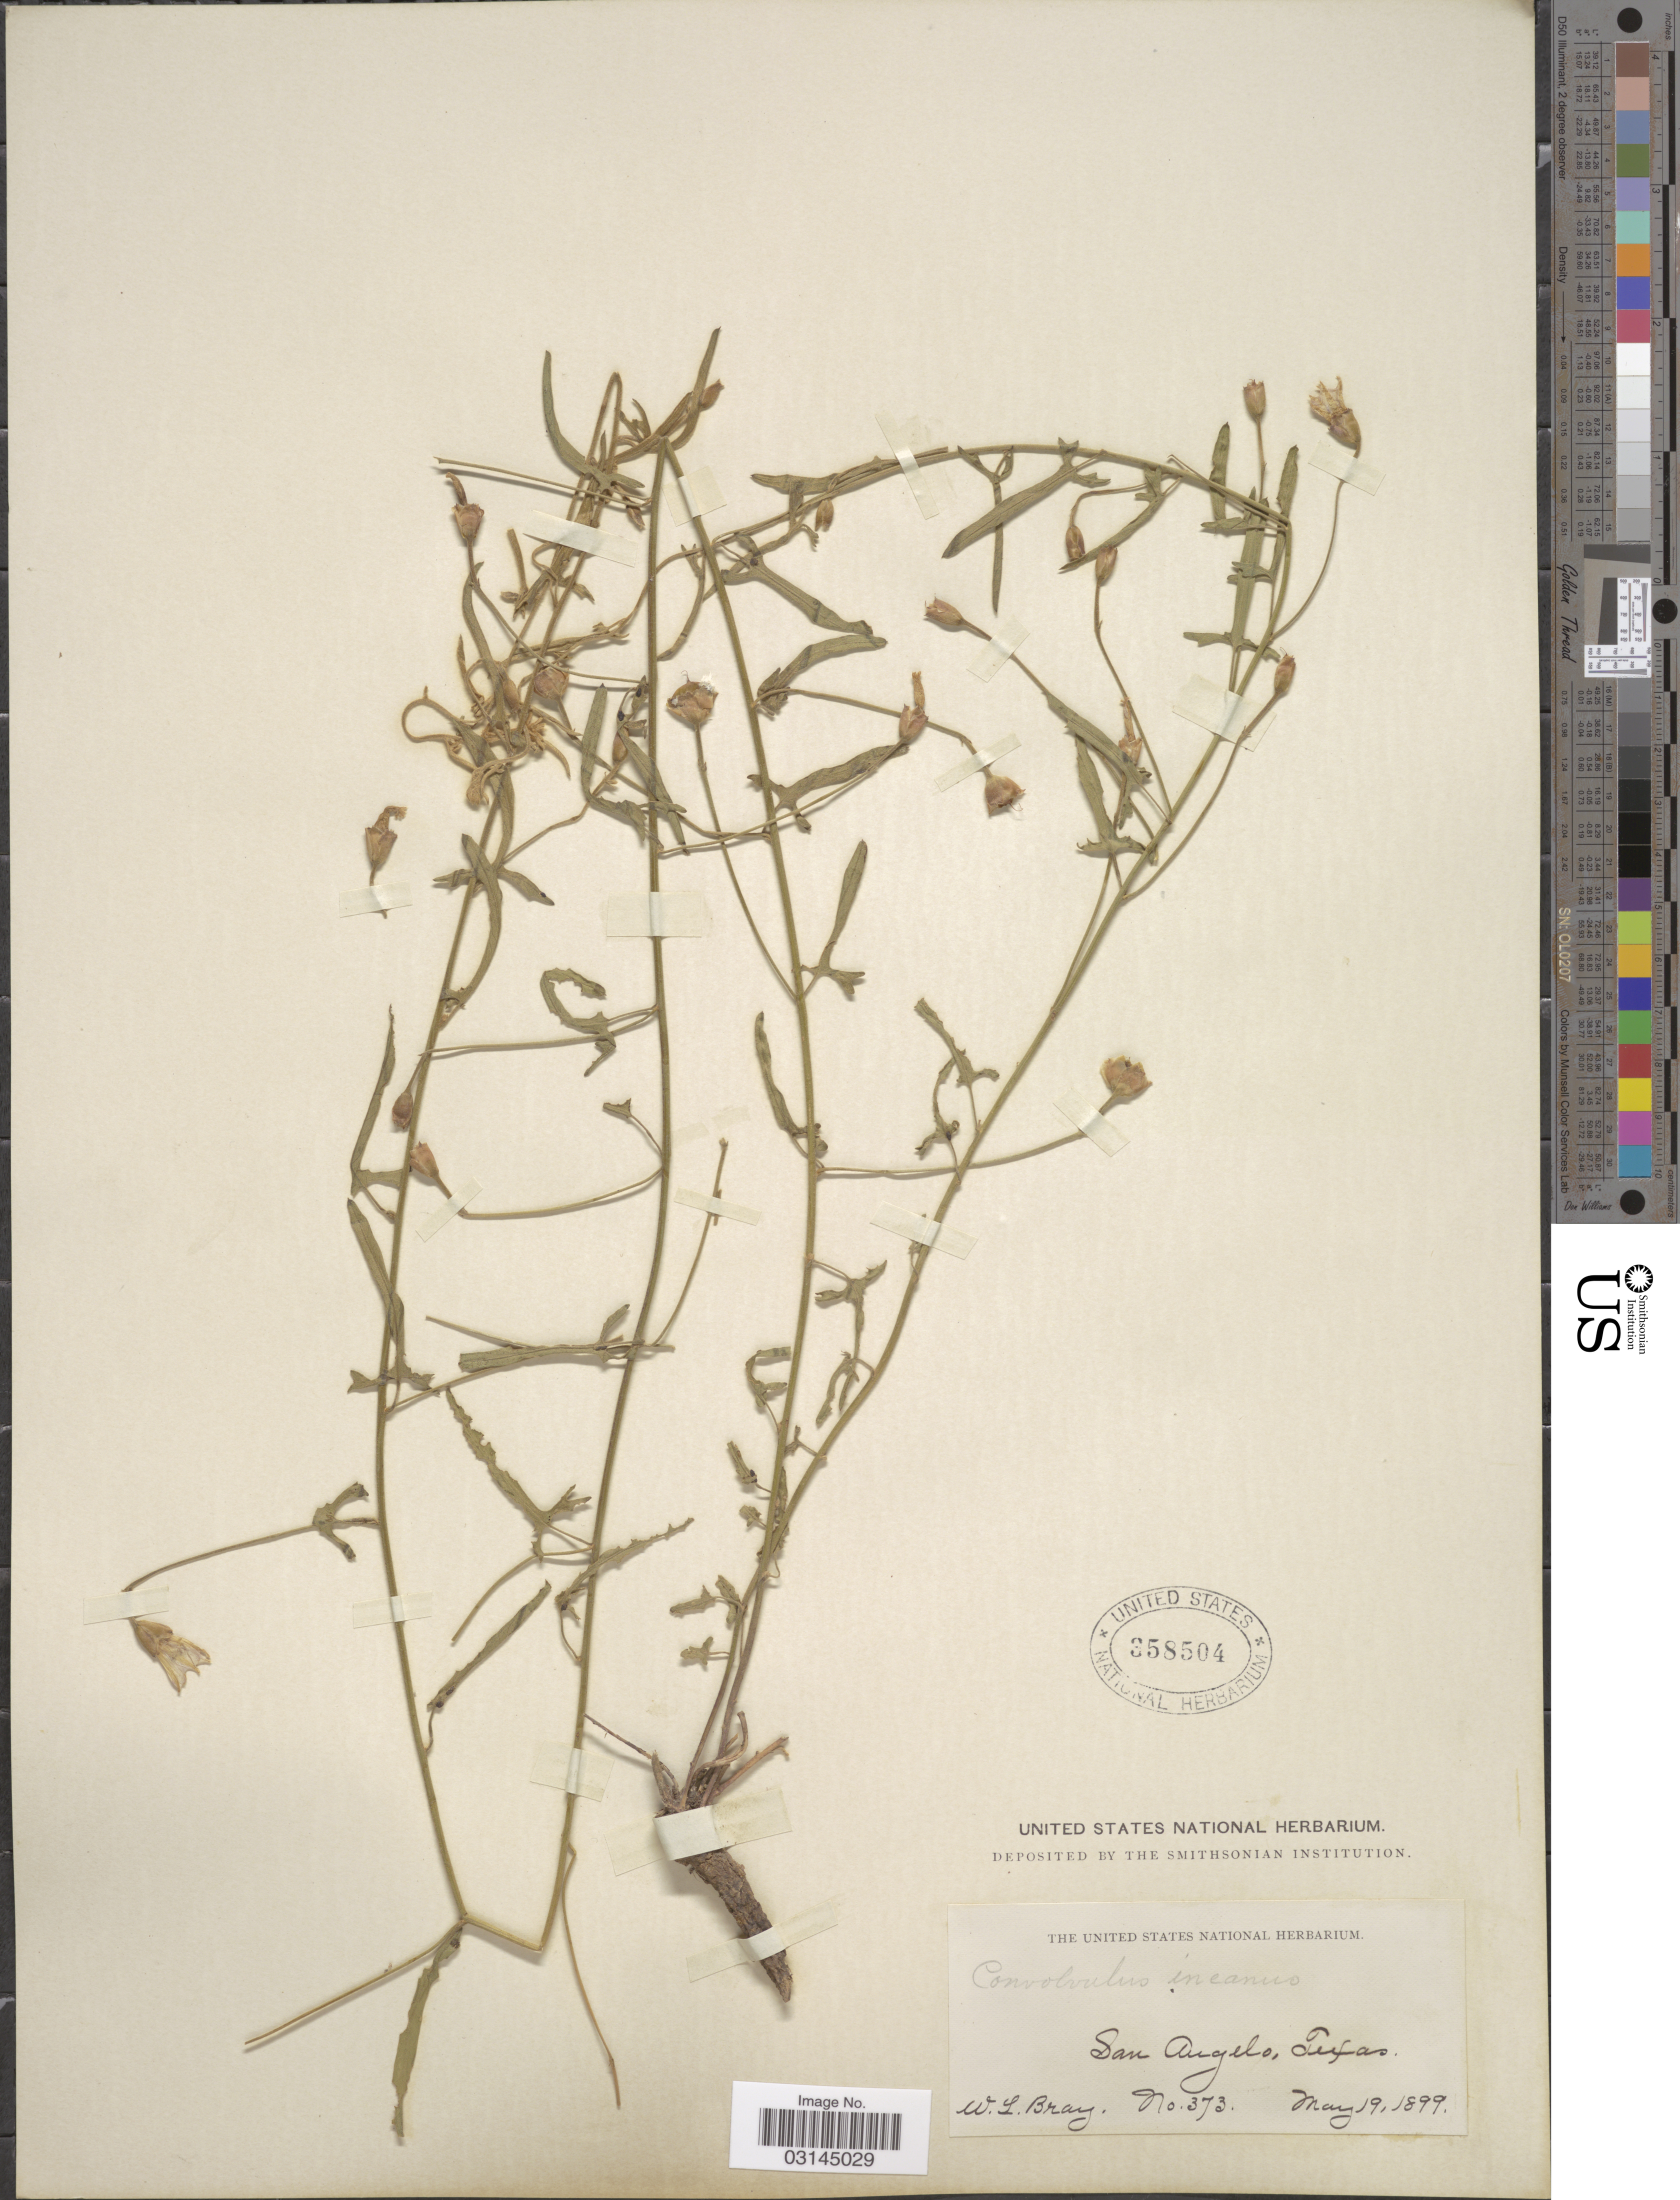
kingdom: Plantae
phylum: Tracheophyta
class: Magnoliopsida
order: Solanales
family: Convolvulaceae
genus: Convolvulus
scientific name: Convolvulus incanus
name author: Vahl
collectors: W. L. Bray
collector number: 373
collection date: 1899-05-19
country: United States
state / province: Texas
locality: San Angelo.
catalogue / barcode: US 358504